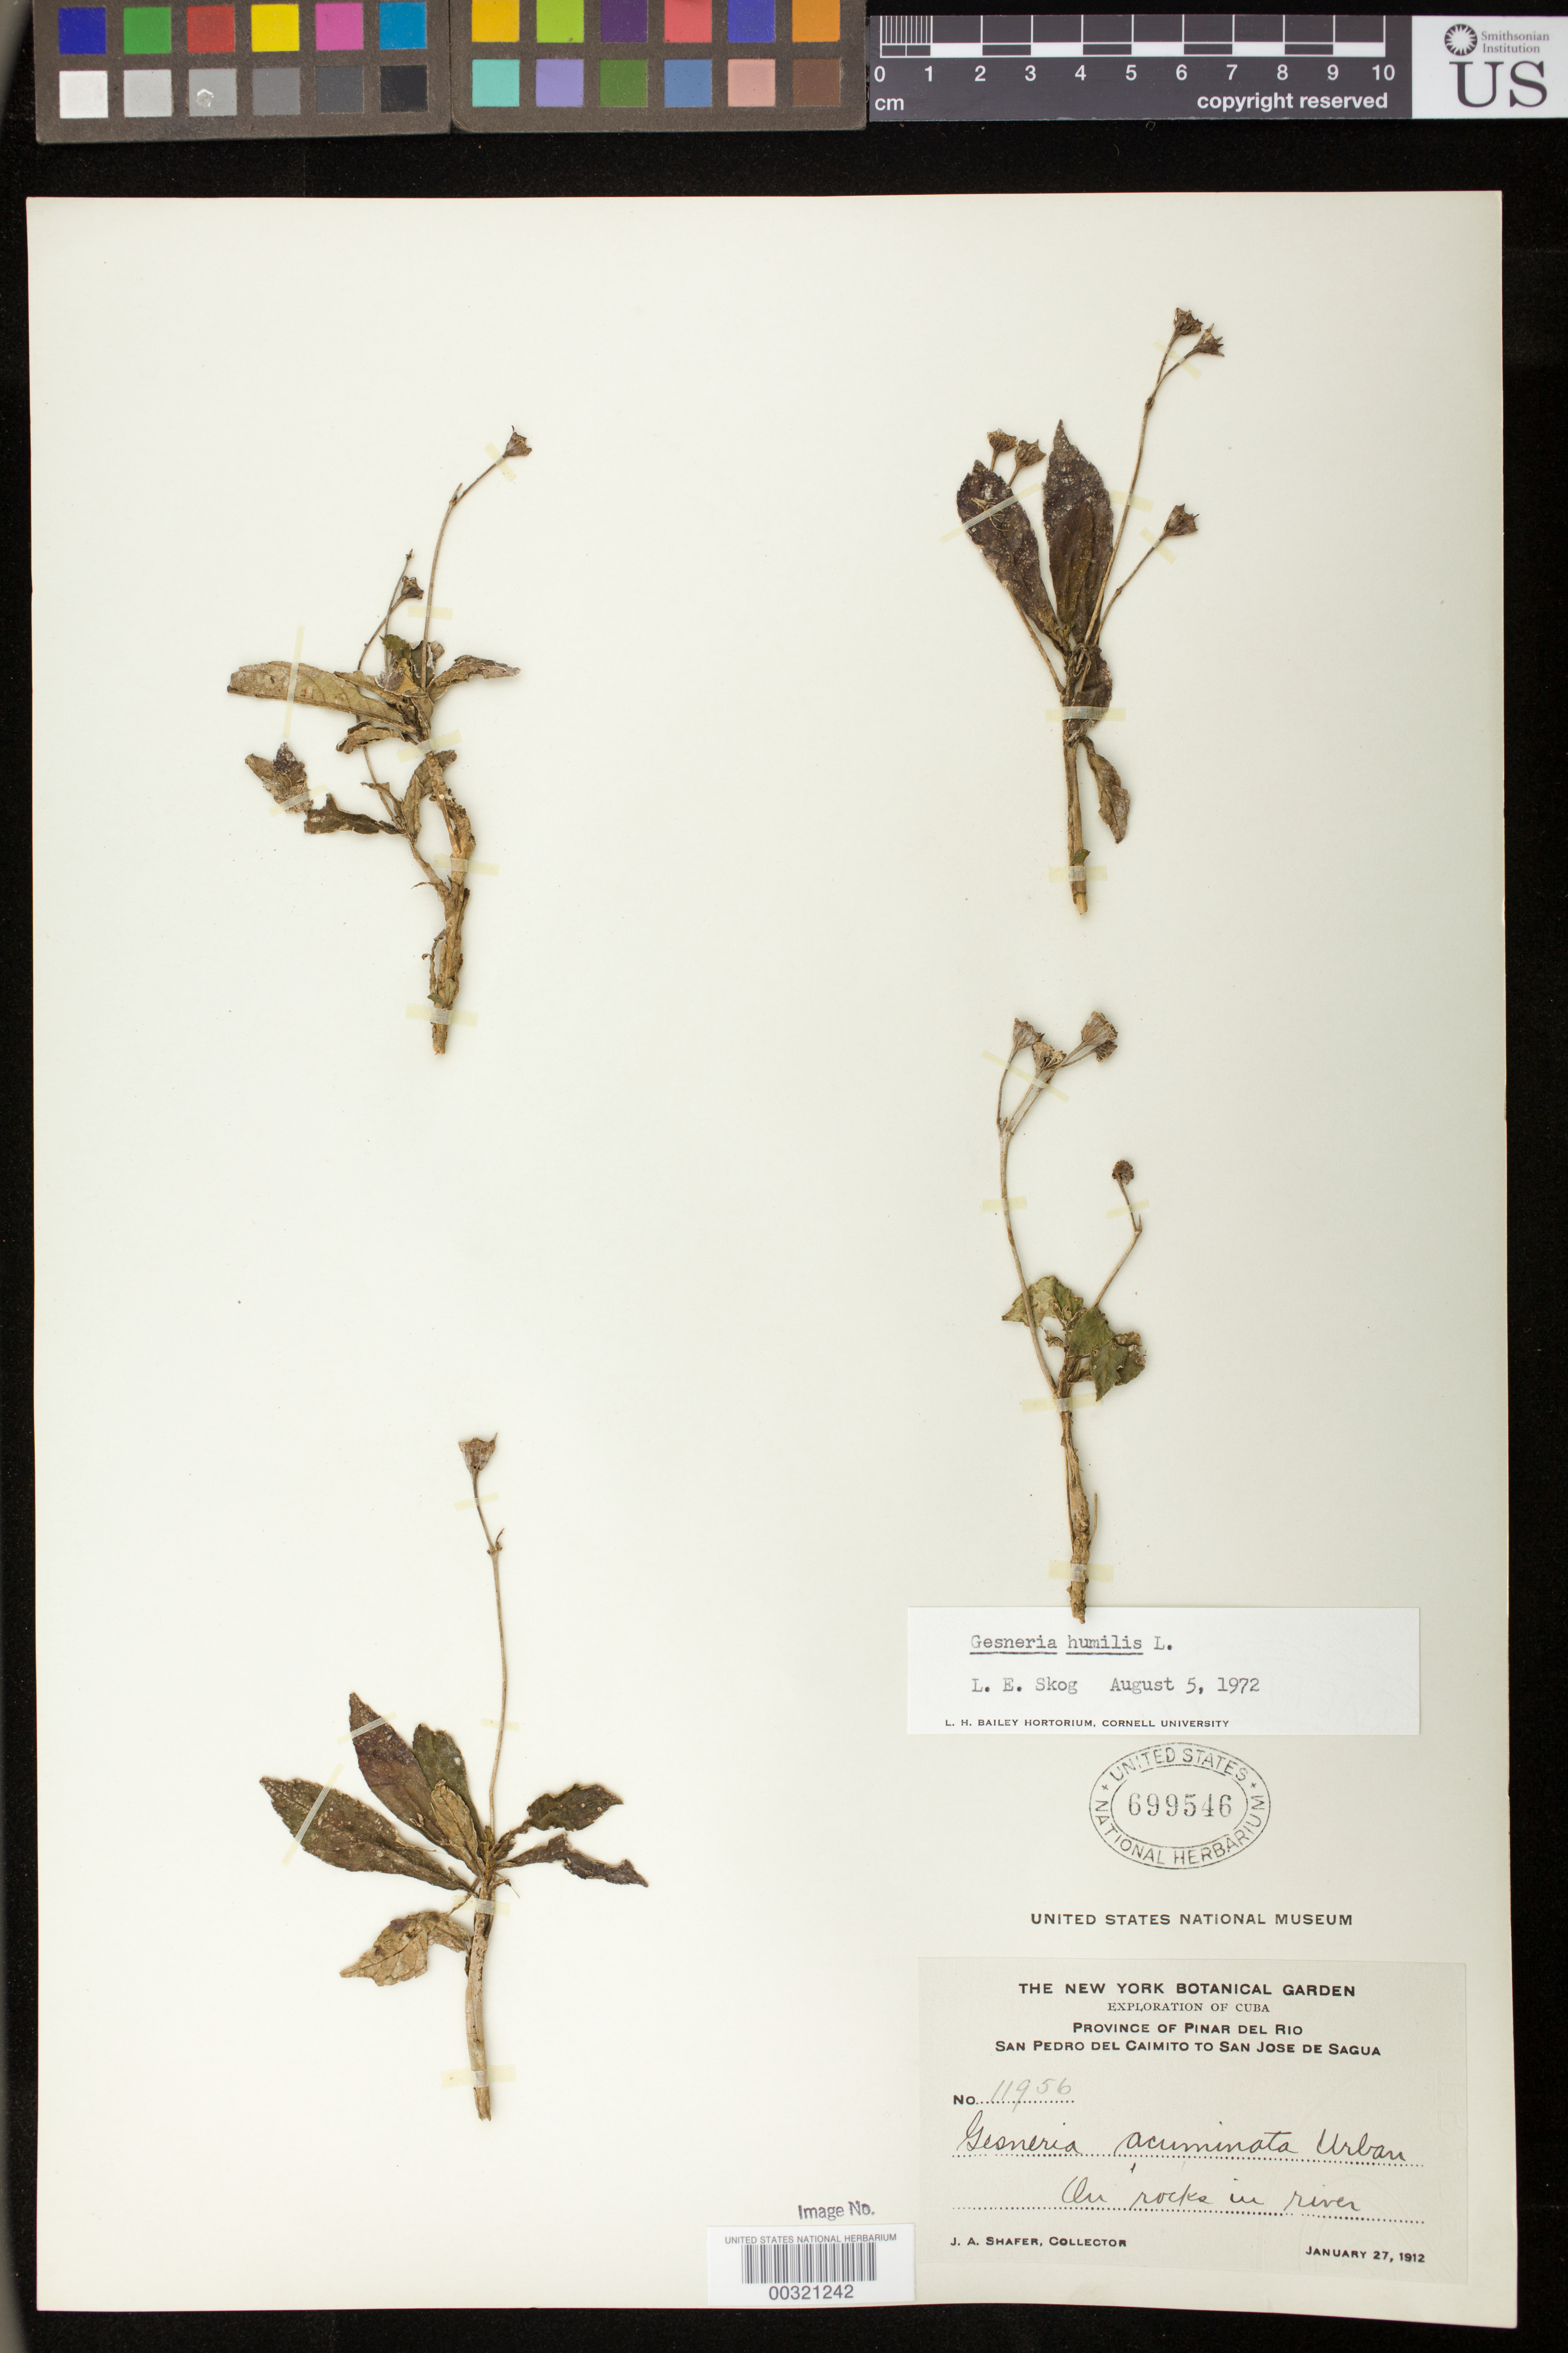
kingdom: Plantae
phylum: Tracheophyta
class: Magnoliopsida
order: Lamiales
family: Gesneriaceae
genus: Gesneria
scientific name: Gesneria humilis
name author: L.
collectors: J. A. Shafer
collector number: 11956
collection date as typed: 27 Jan 1912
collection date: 1912-01-27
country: Cuba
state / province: Pinar del Rio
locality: San Pedro del Caimito to San Jose de Sagua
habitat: On rocks in river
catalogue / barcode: US 699546